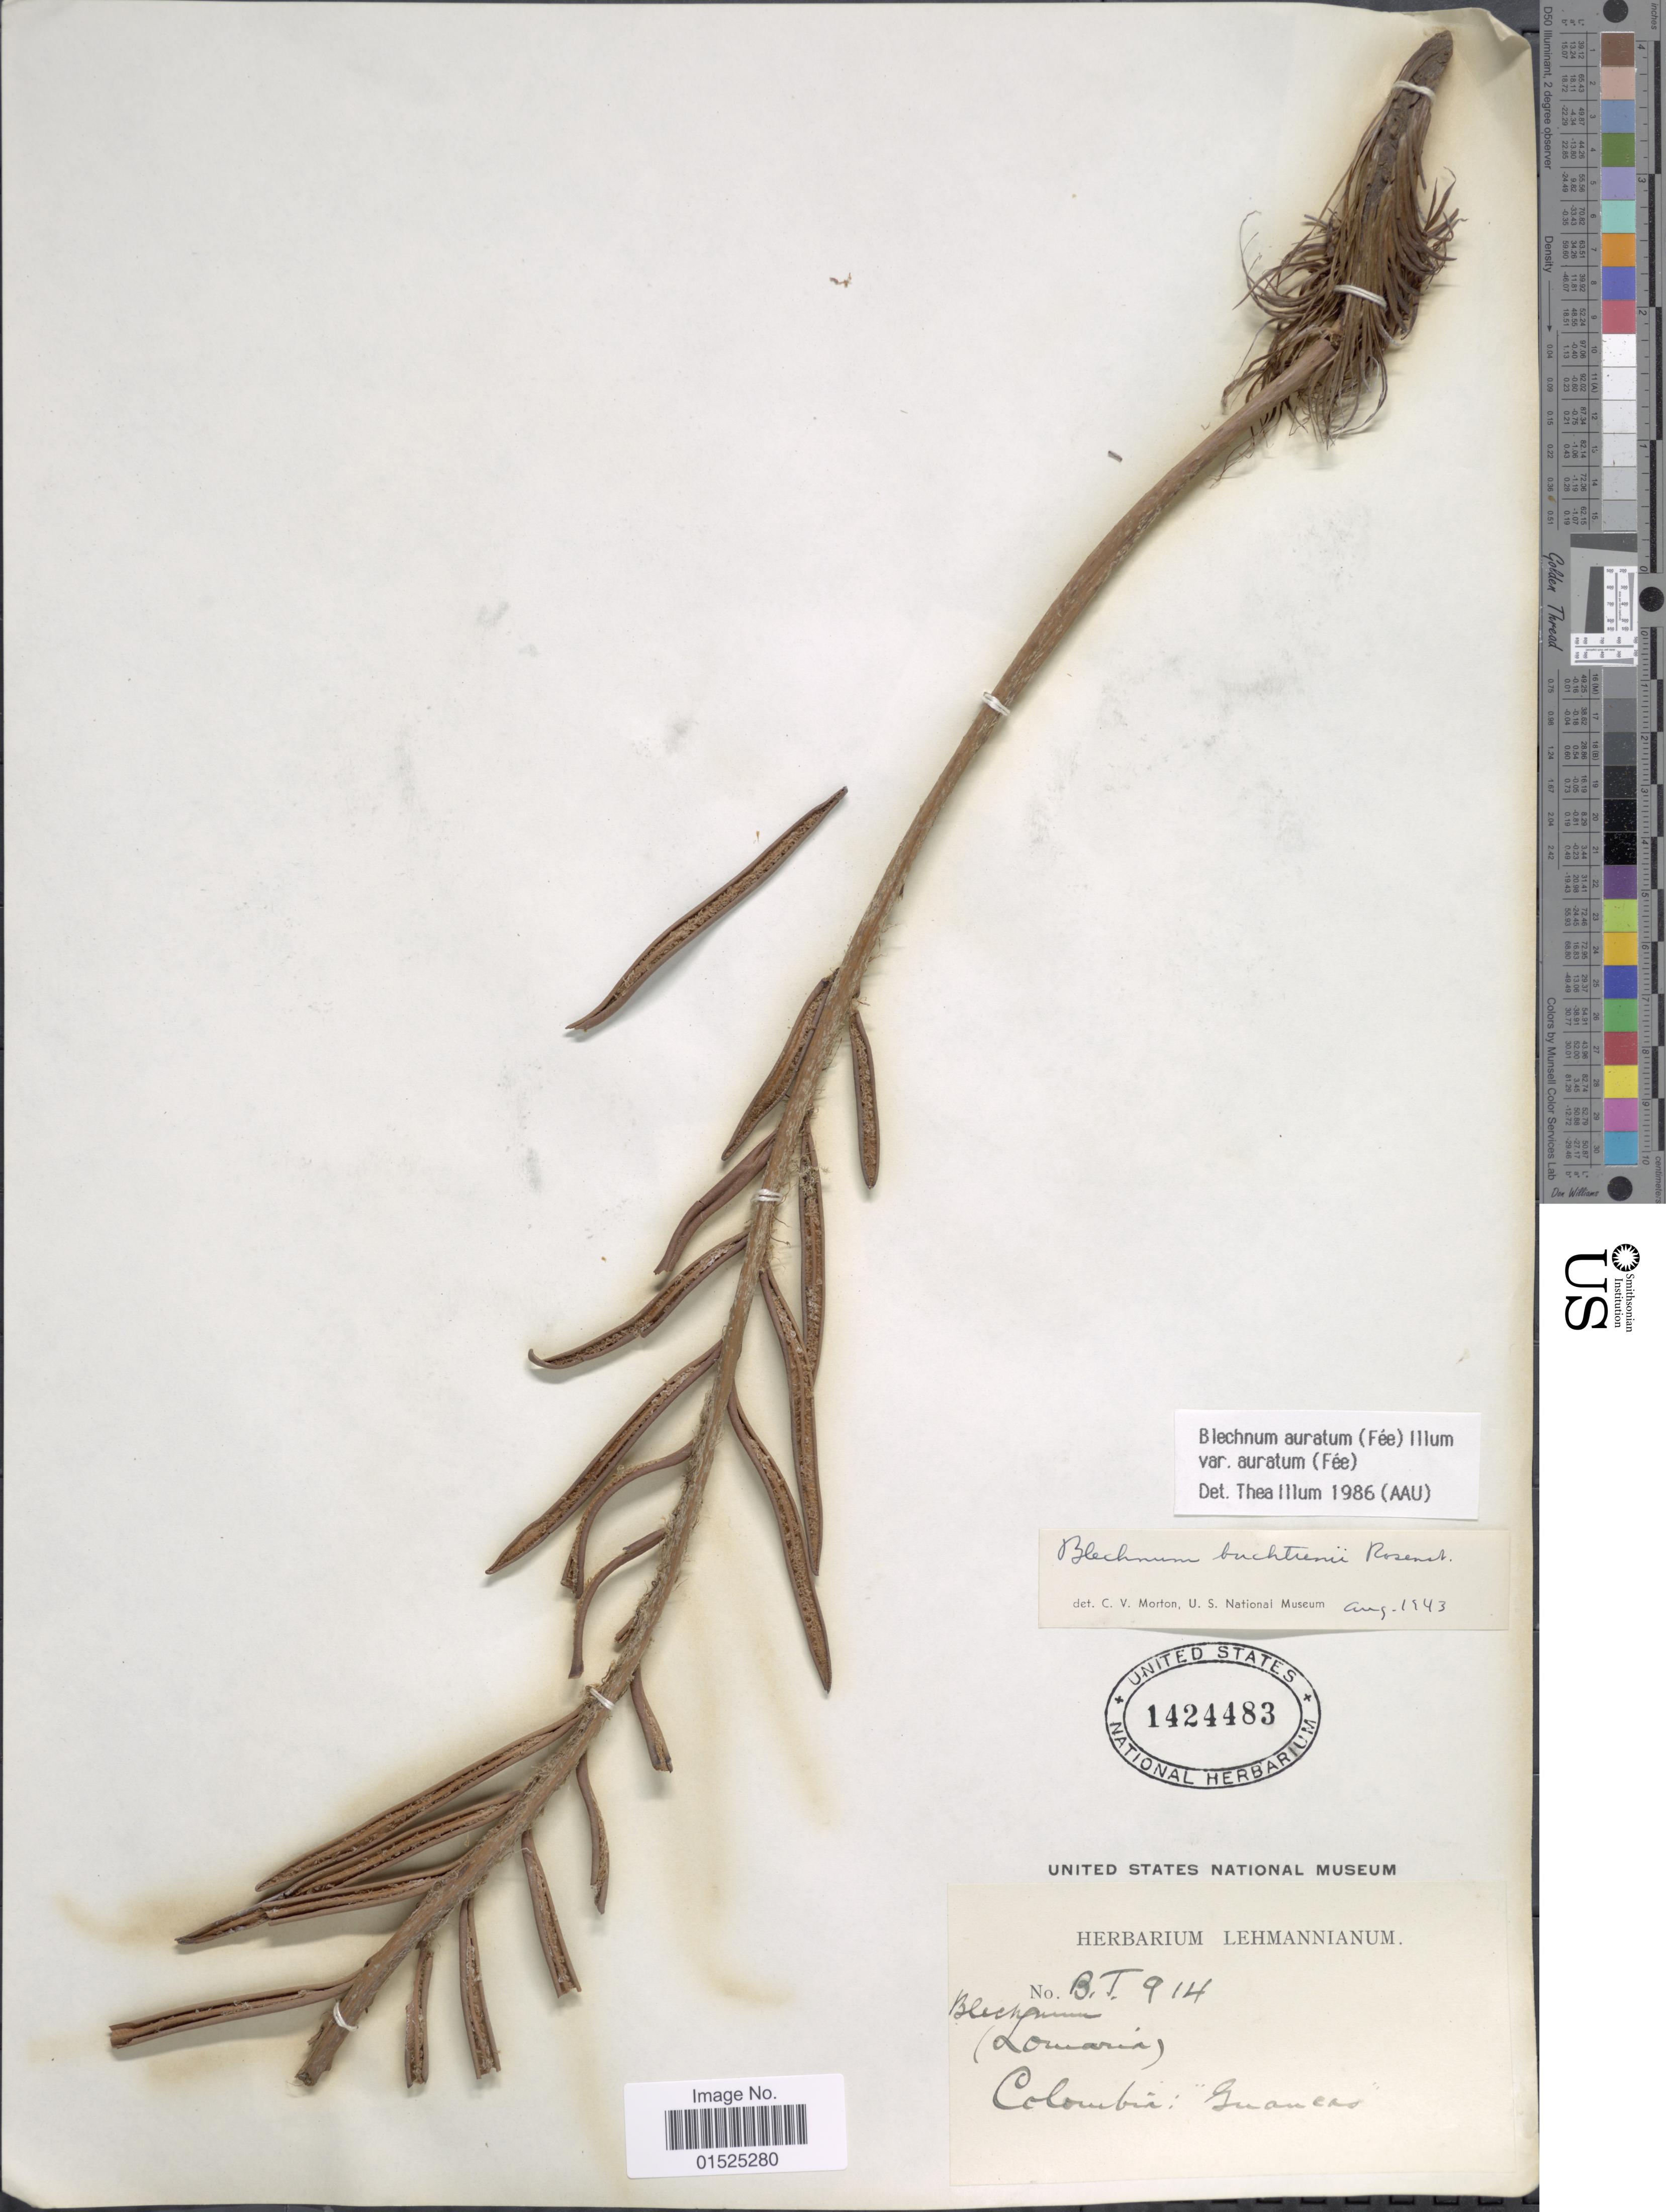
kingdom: Plantae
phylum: Tracheophyta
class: Polypodiopsida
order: Polypodiales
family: Blechnaceae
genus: Blechnum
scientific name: Blechnum auratum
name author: (Fée) R.M. Tryon & Stolze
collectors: ex herb. Lehmannianum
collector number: B. T. 914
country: Colombia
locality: Guancas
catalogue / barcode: US 1424483